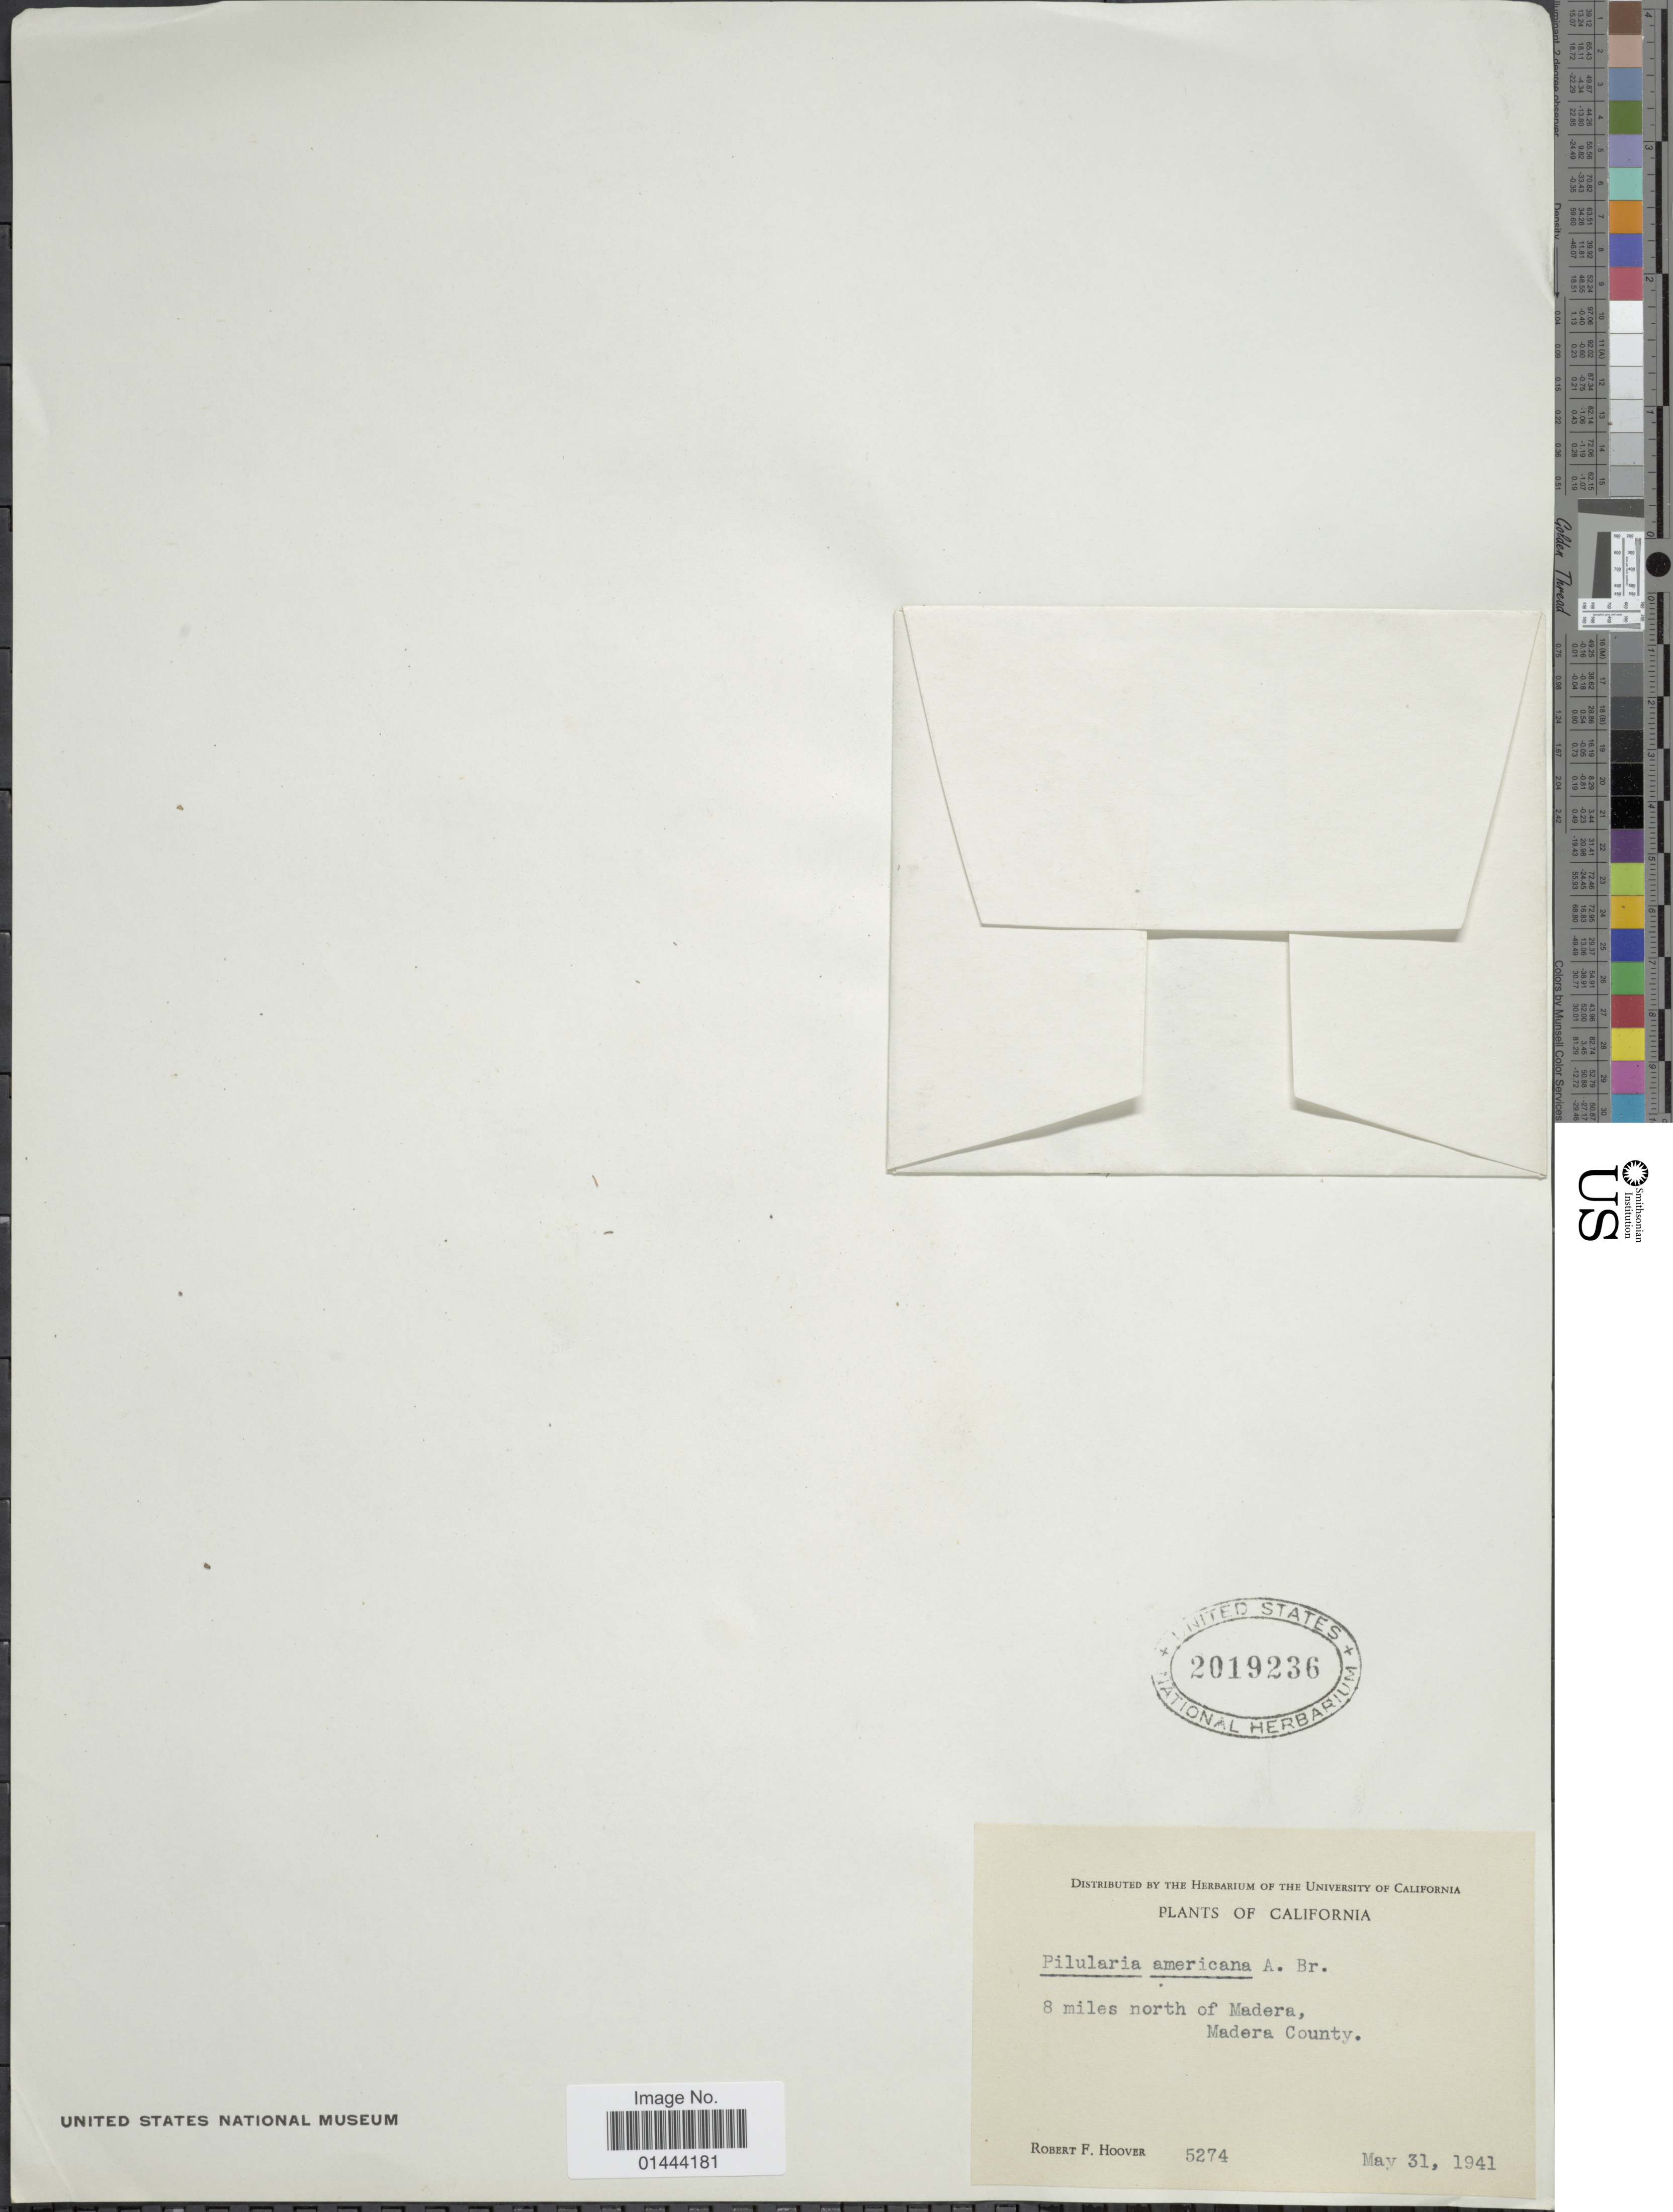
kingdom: Plantae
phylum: Tracheophyta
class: Polypodiopsida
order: Salviniales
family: Marsileaceae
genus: Pilularia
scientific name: Pilularia americana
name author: A. Braun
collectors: R. F. Hoover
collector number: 5274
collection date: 1941-05-31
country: United States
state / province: California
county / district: Madera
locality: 8 miles north of Madera, Madera County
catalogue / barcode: US 2019236